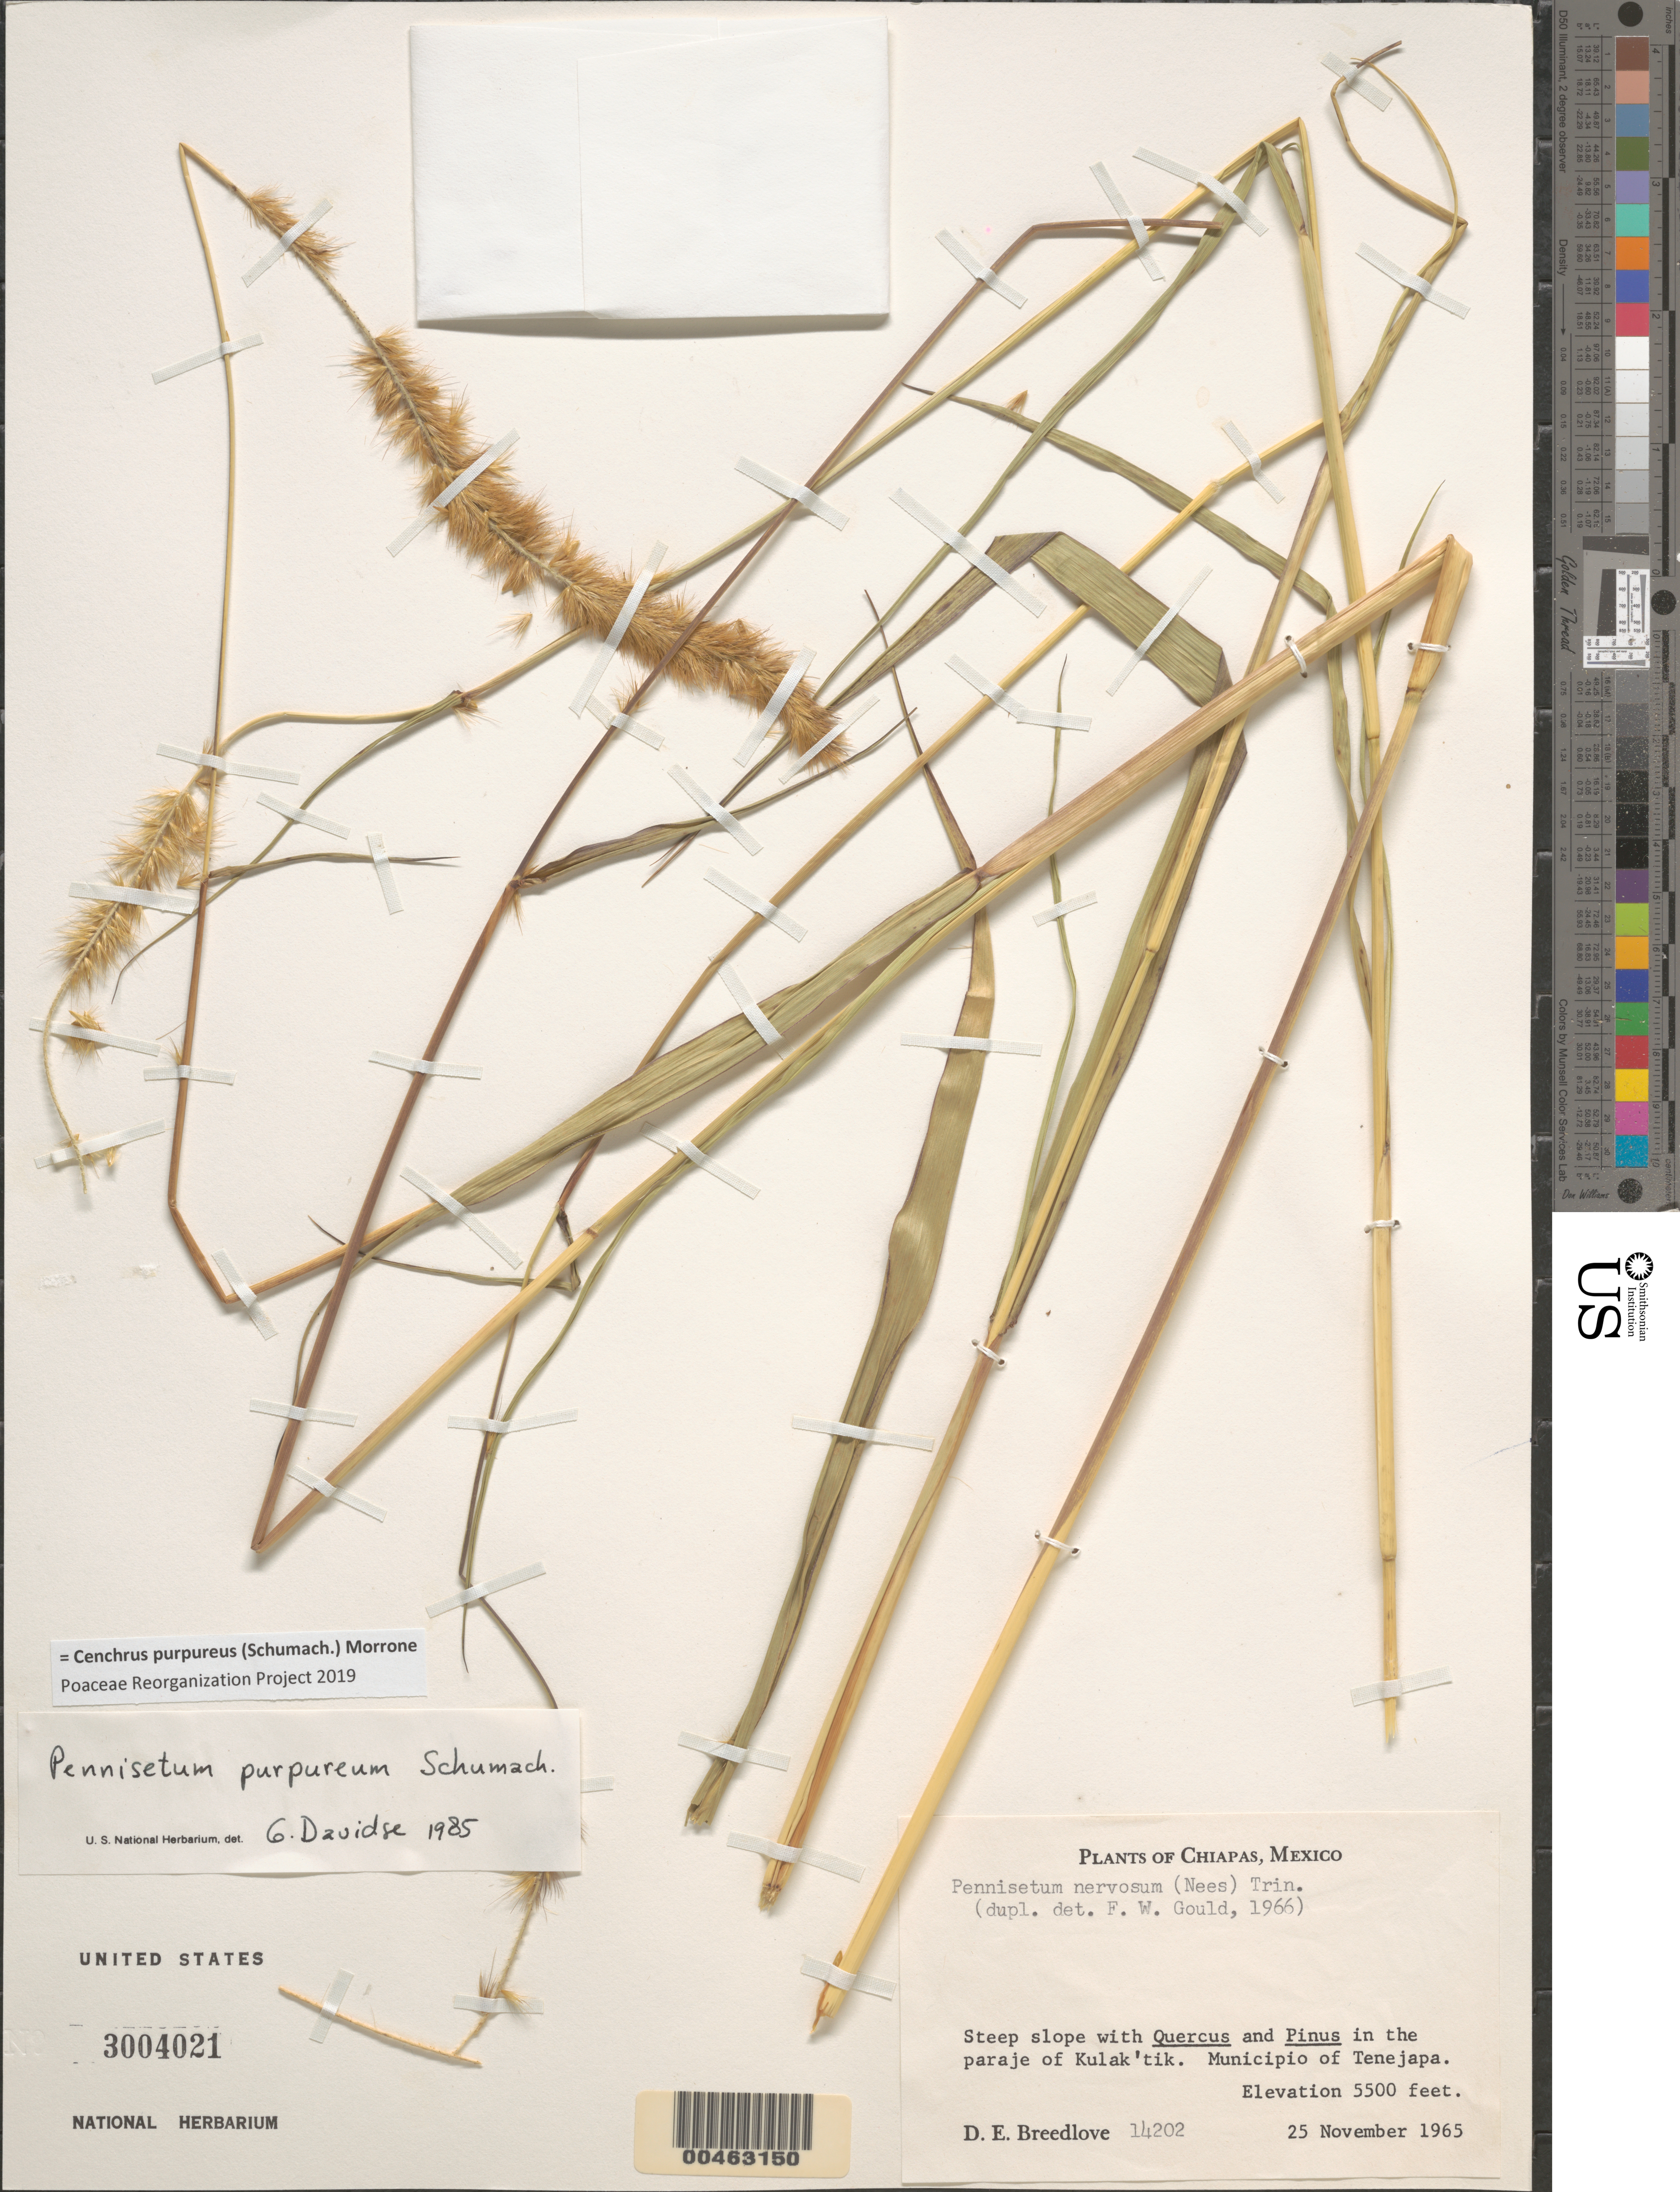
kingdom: Plantae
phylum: Tracheophyta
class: Liliopsida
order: Poales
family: Poaceae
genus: Cenchrus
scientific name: Cenchrus purpureus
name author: (Schumach.) Morrone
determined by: Poaceae Reorganization Project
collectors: D. E. Breedlove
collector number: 14202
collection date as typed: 25 Nov 1965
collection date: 1965-11-25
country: Mexico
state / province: Chiapas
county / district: Tenejapa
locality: In the paraje of Kulak'tik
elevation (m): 1676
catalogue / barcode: US 3004021